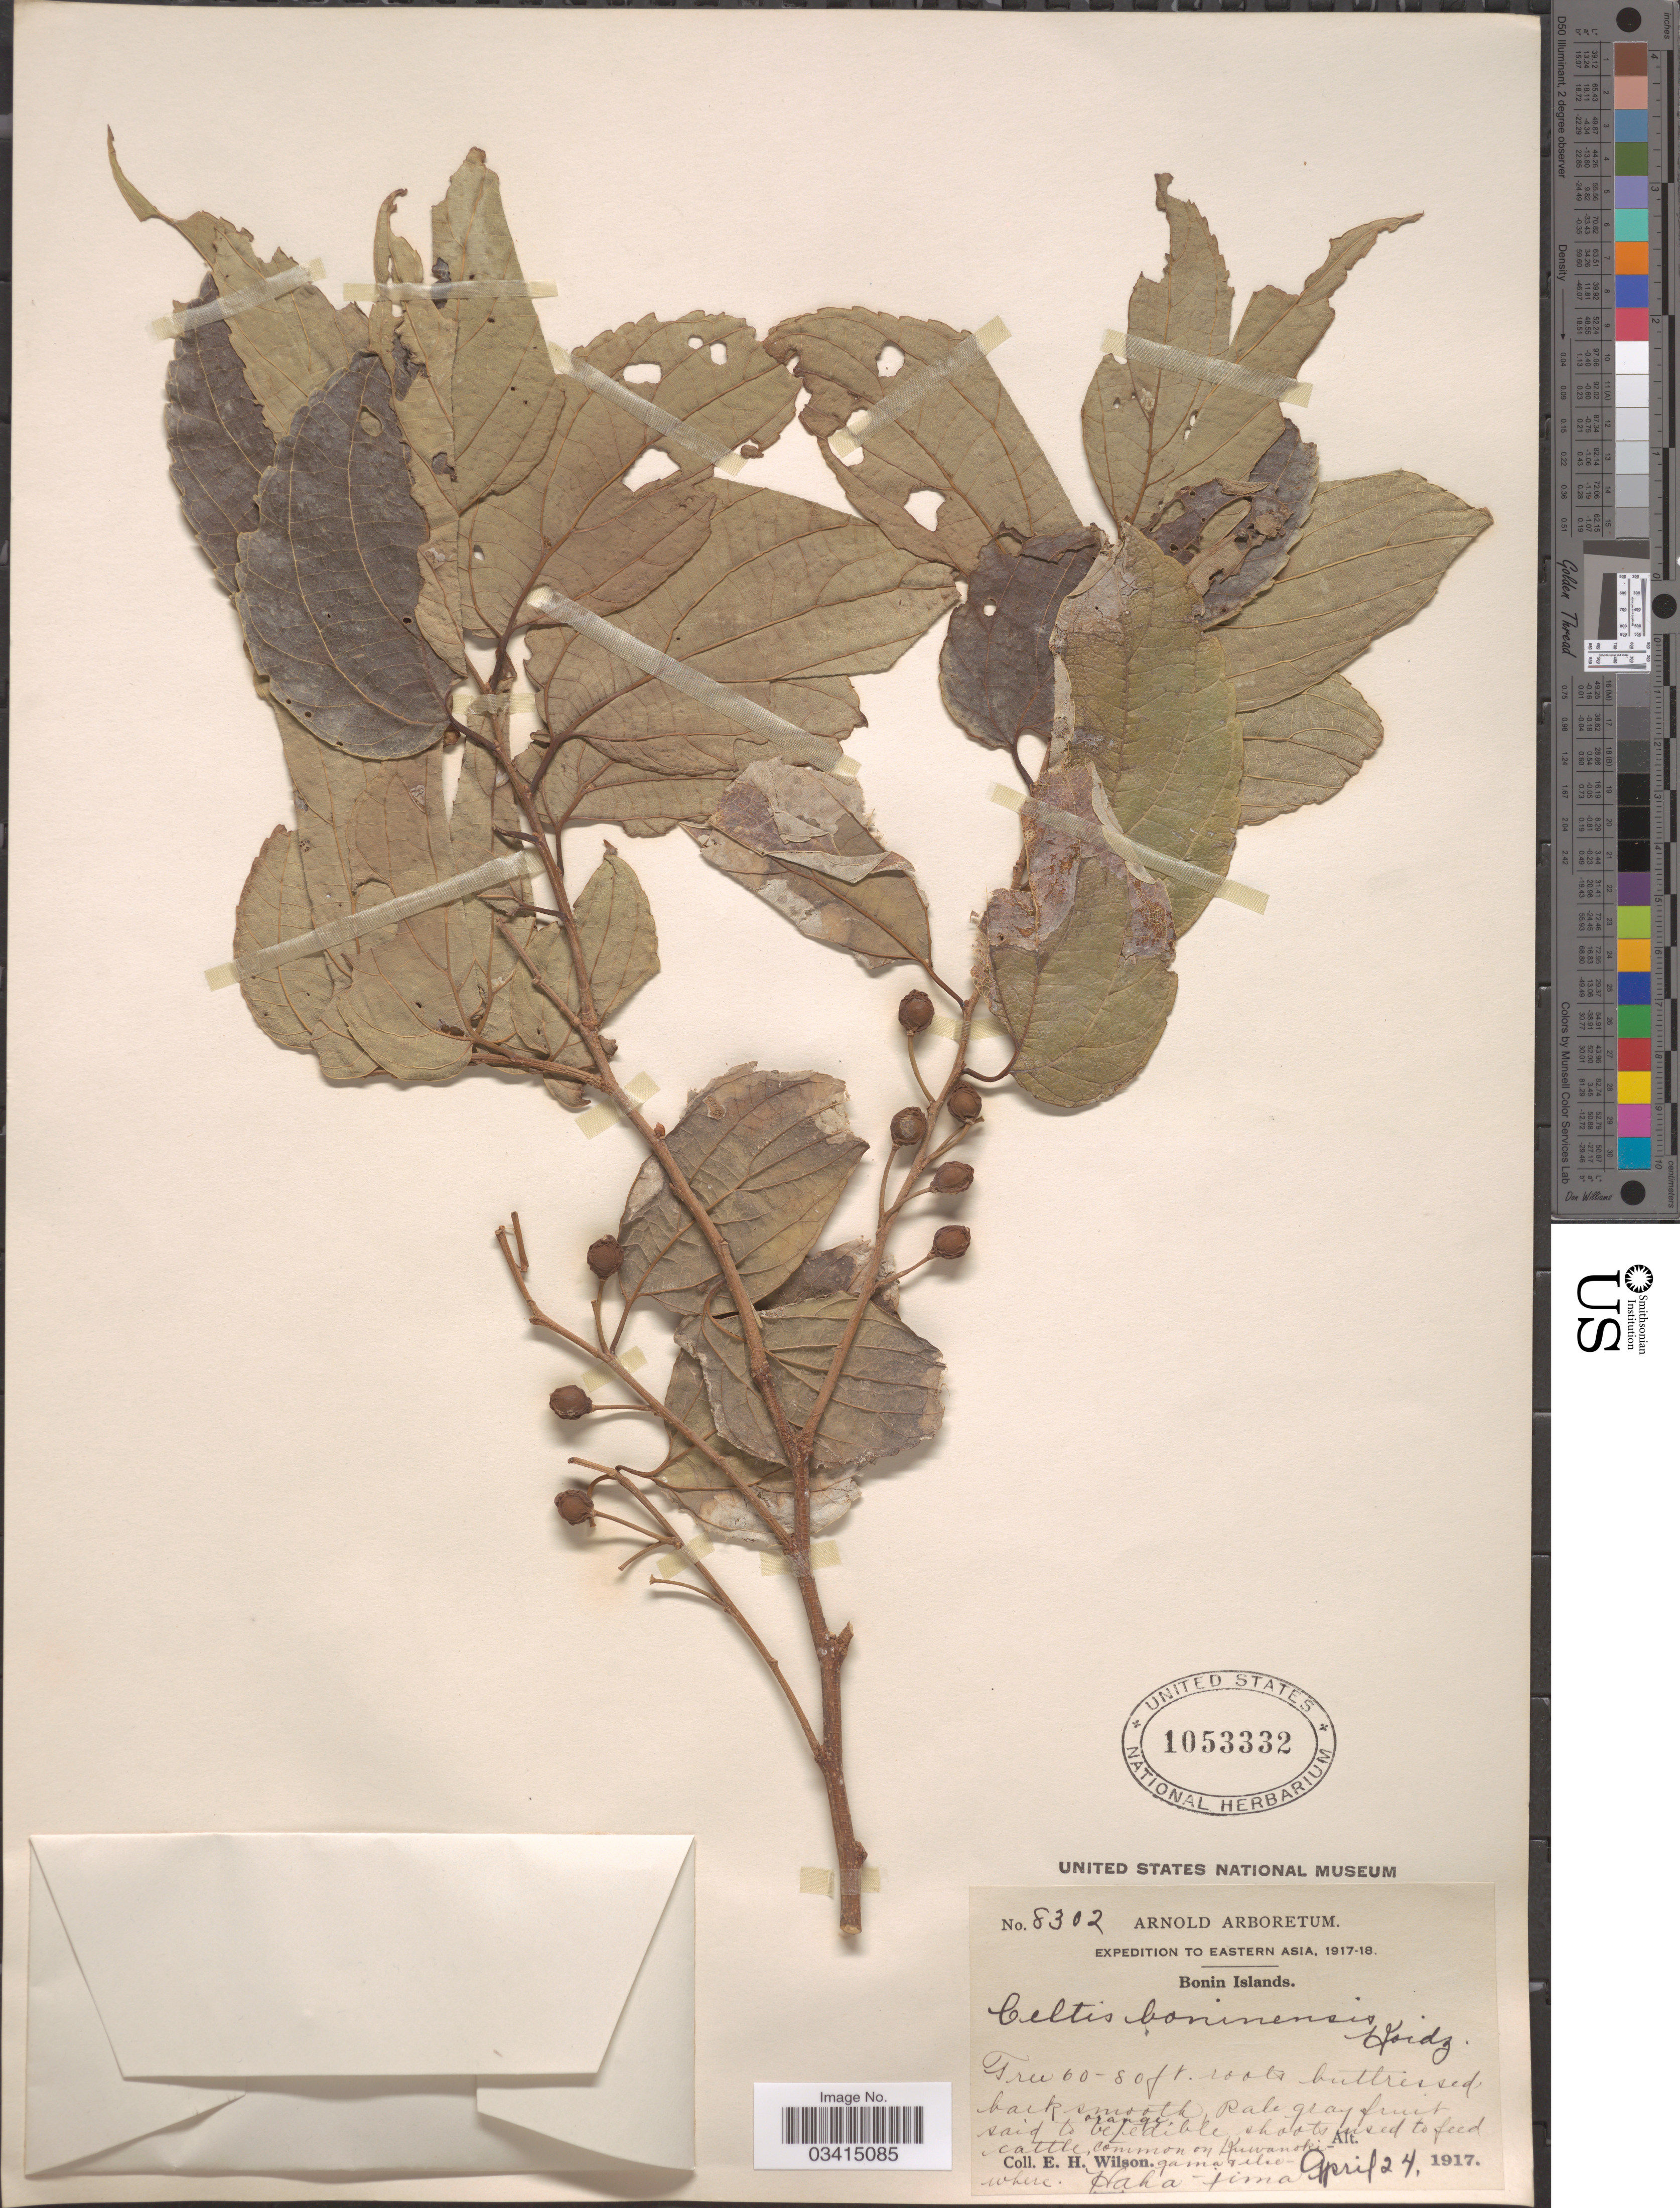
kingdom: Plantae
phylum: Tracheophyta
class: Magnoliopsida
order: Rosales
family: Cannabaceae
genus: Celtis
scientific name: Celtis boninensis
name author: Koidz.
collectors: E. Wilson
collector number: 8302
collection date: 1917-04-24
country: Japan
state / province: Tokyo, Federal City of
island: Bonin Islands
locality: Bonin Islands. Common on Kuwanoki - gama + else where. Haka-tima.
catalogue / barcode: US 1053332